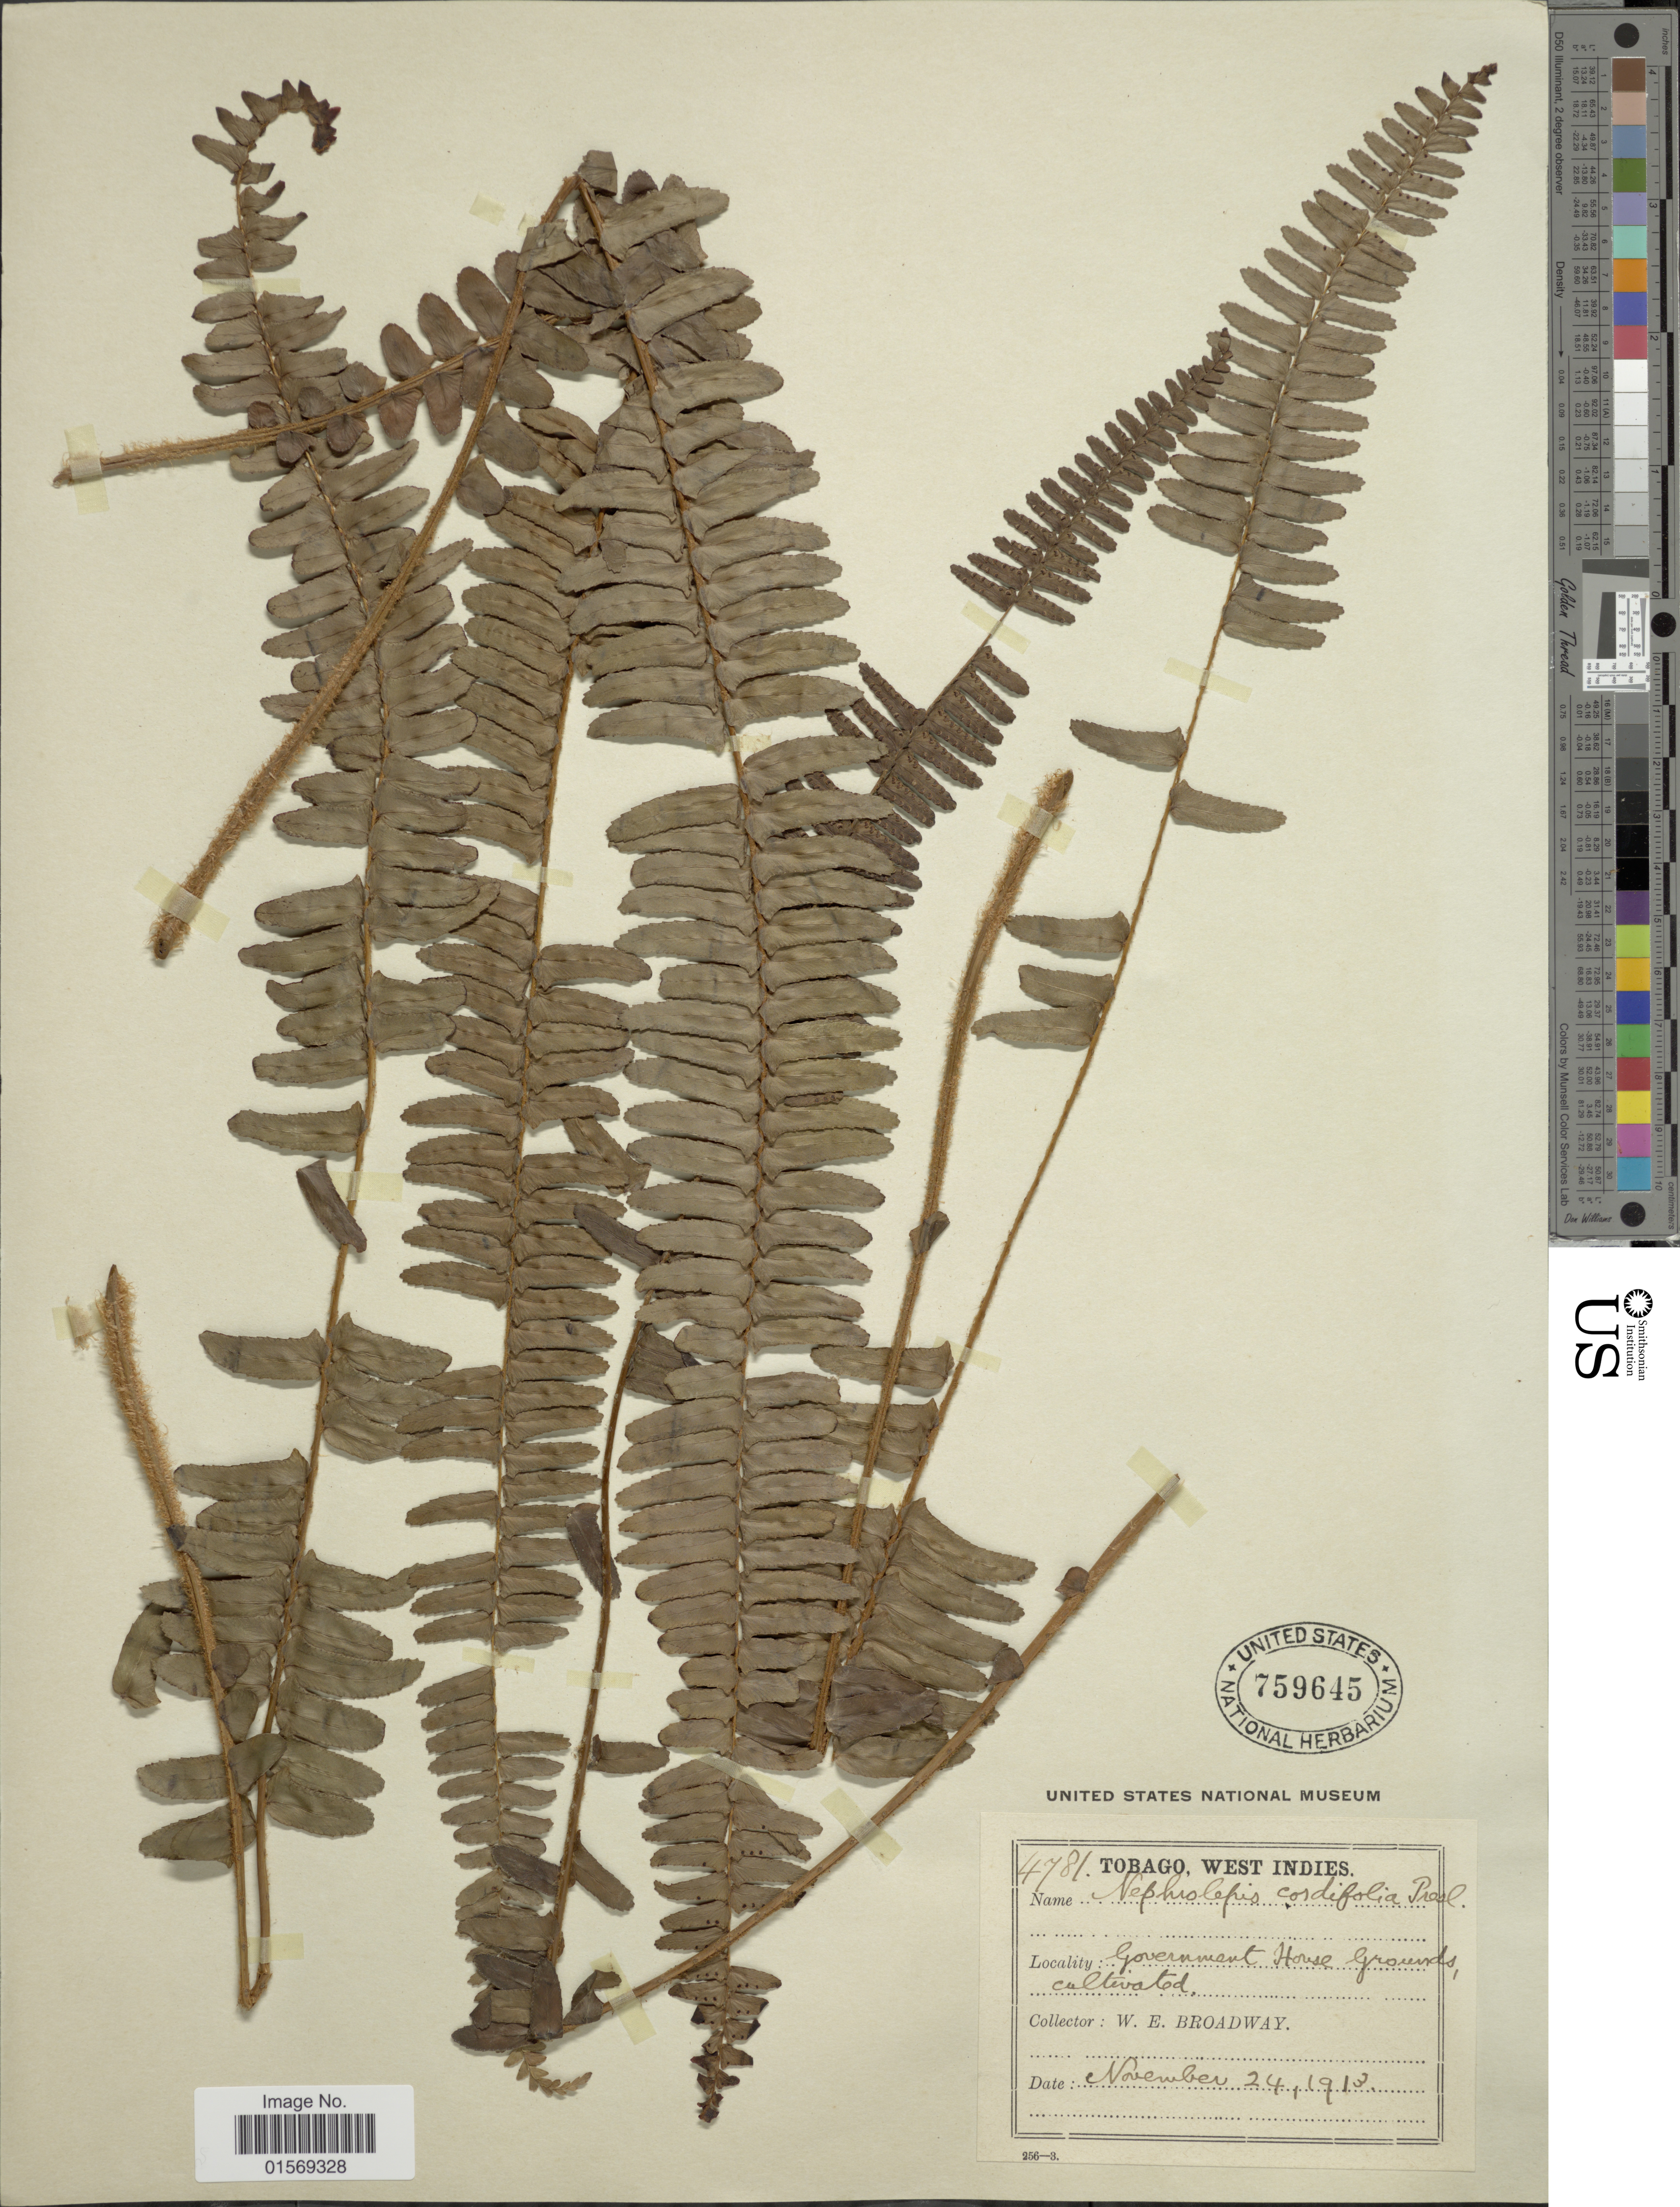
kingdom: Plantae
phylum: Tracheophyta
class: Polypodiopsida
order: Polypodiales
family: Nephrolepidaceae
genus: Nephrolepis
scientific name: Nephrolepis cordifolia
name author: (L.) C. Presl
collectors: W. E. Broadway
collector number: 4781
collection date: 1913-11-24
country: Trinidad and Tobago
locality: Tobago, West Indies, Government House Grounds.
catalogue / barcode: US 759645